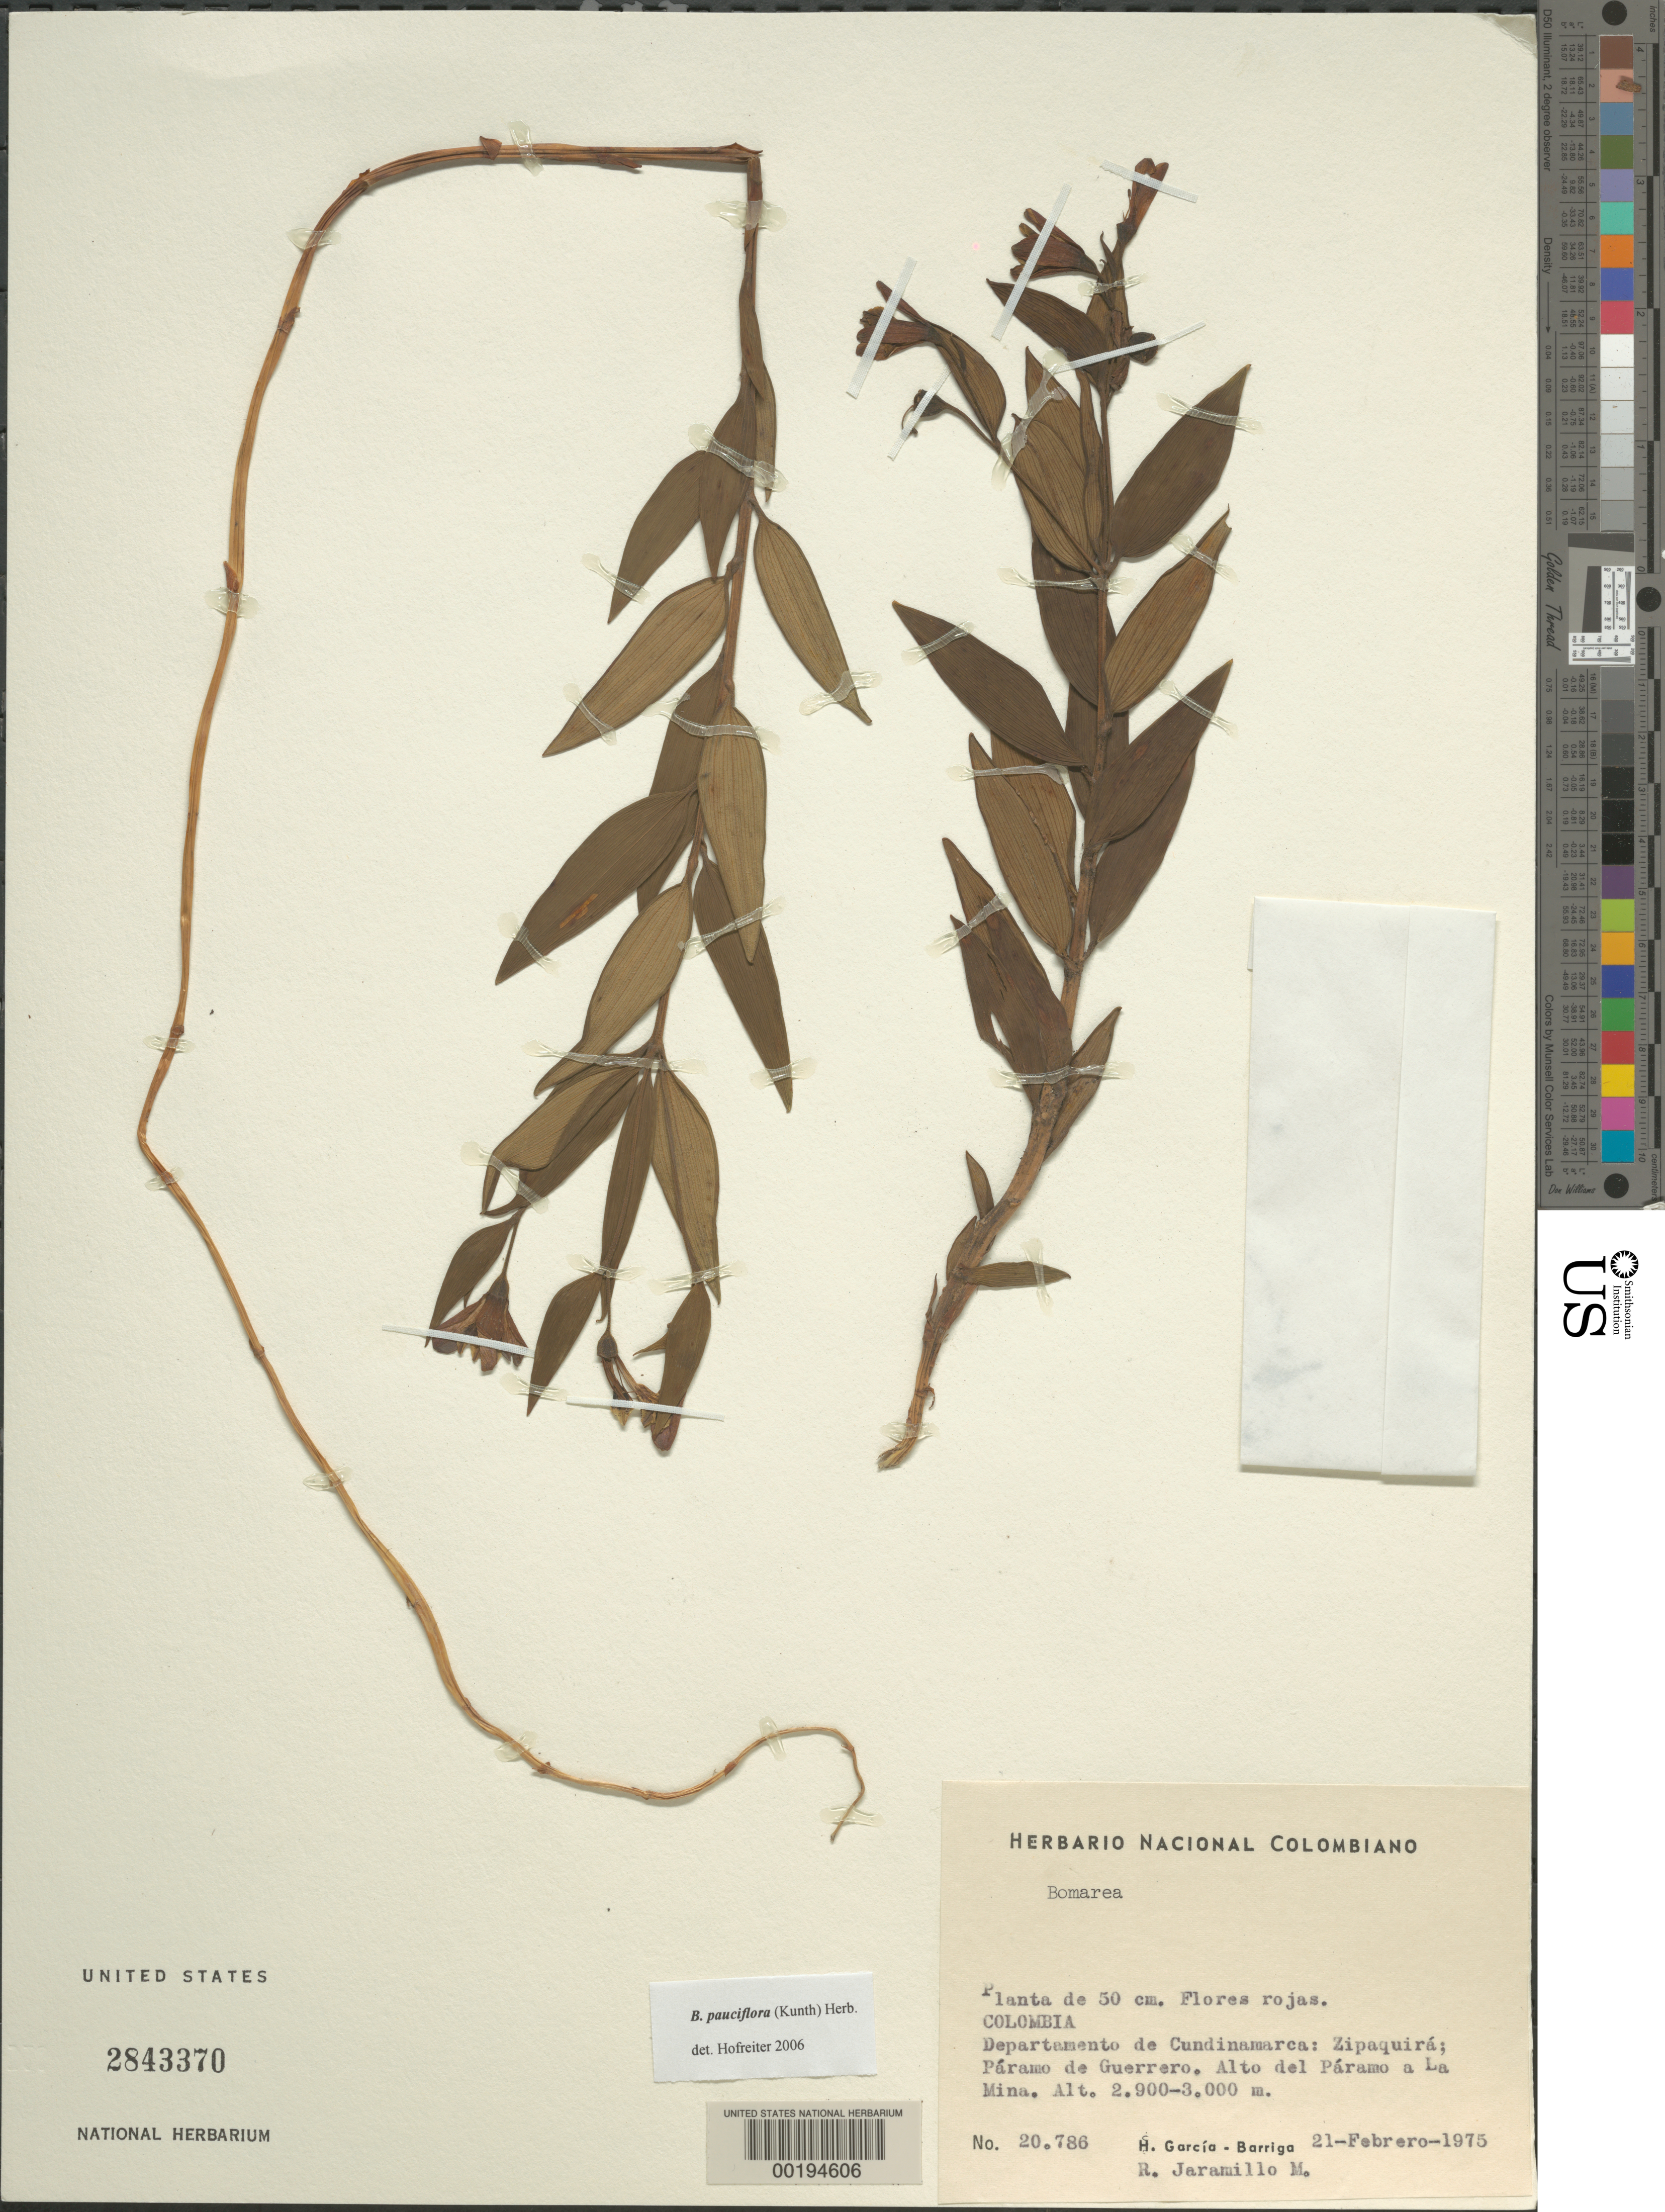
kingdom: Plantae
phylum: Tracheophyta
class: Liliopsida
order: Liliales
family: Alstroemeriaceae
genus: Bomarea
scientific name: Bomarea sp.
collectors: H. García Barriga & M. Jaramillo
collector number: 20.786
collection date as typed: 21 Feb 1975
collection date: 1975-02-21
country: Colombia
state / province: Cundinamarca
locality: Zipaquira; Paramo de Guerrero. Alto del Paramo a la Mina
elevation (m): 2900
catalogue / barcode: US 2843370